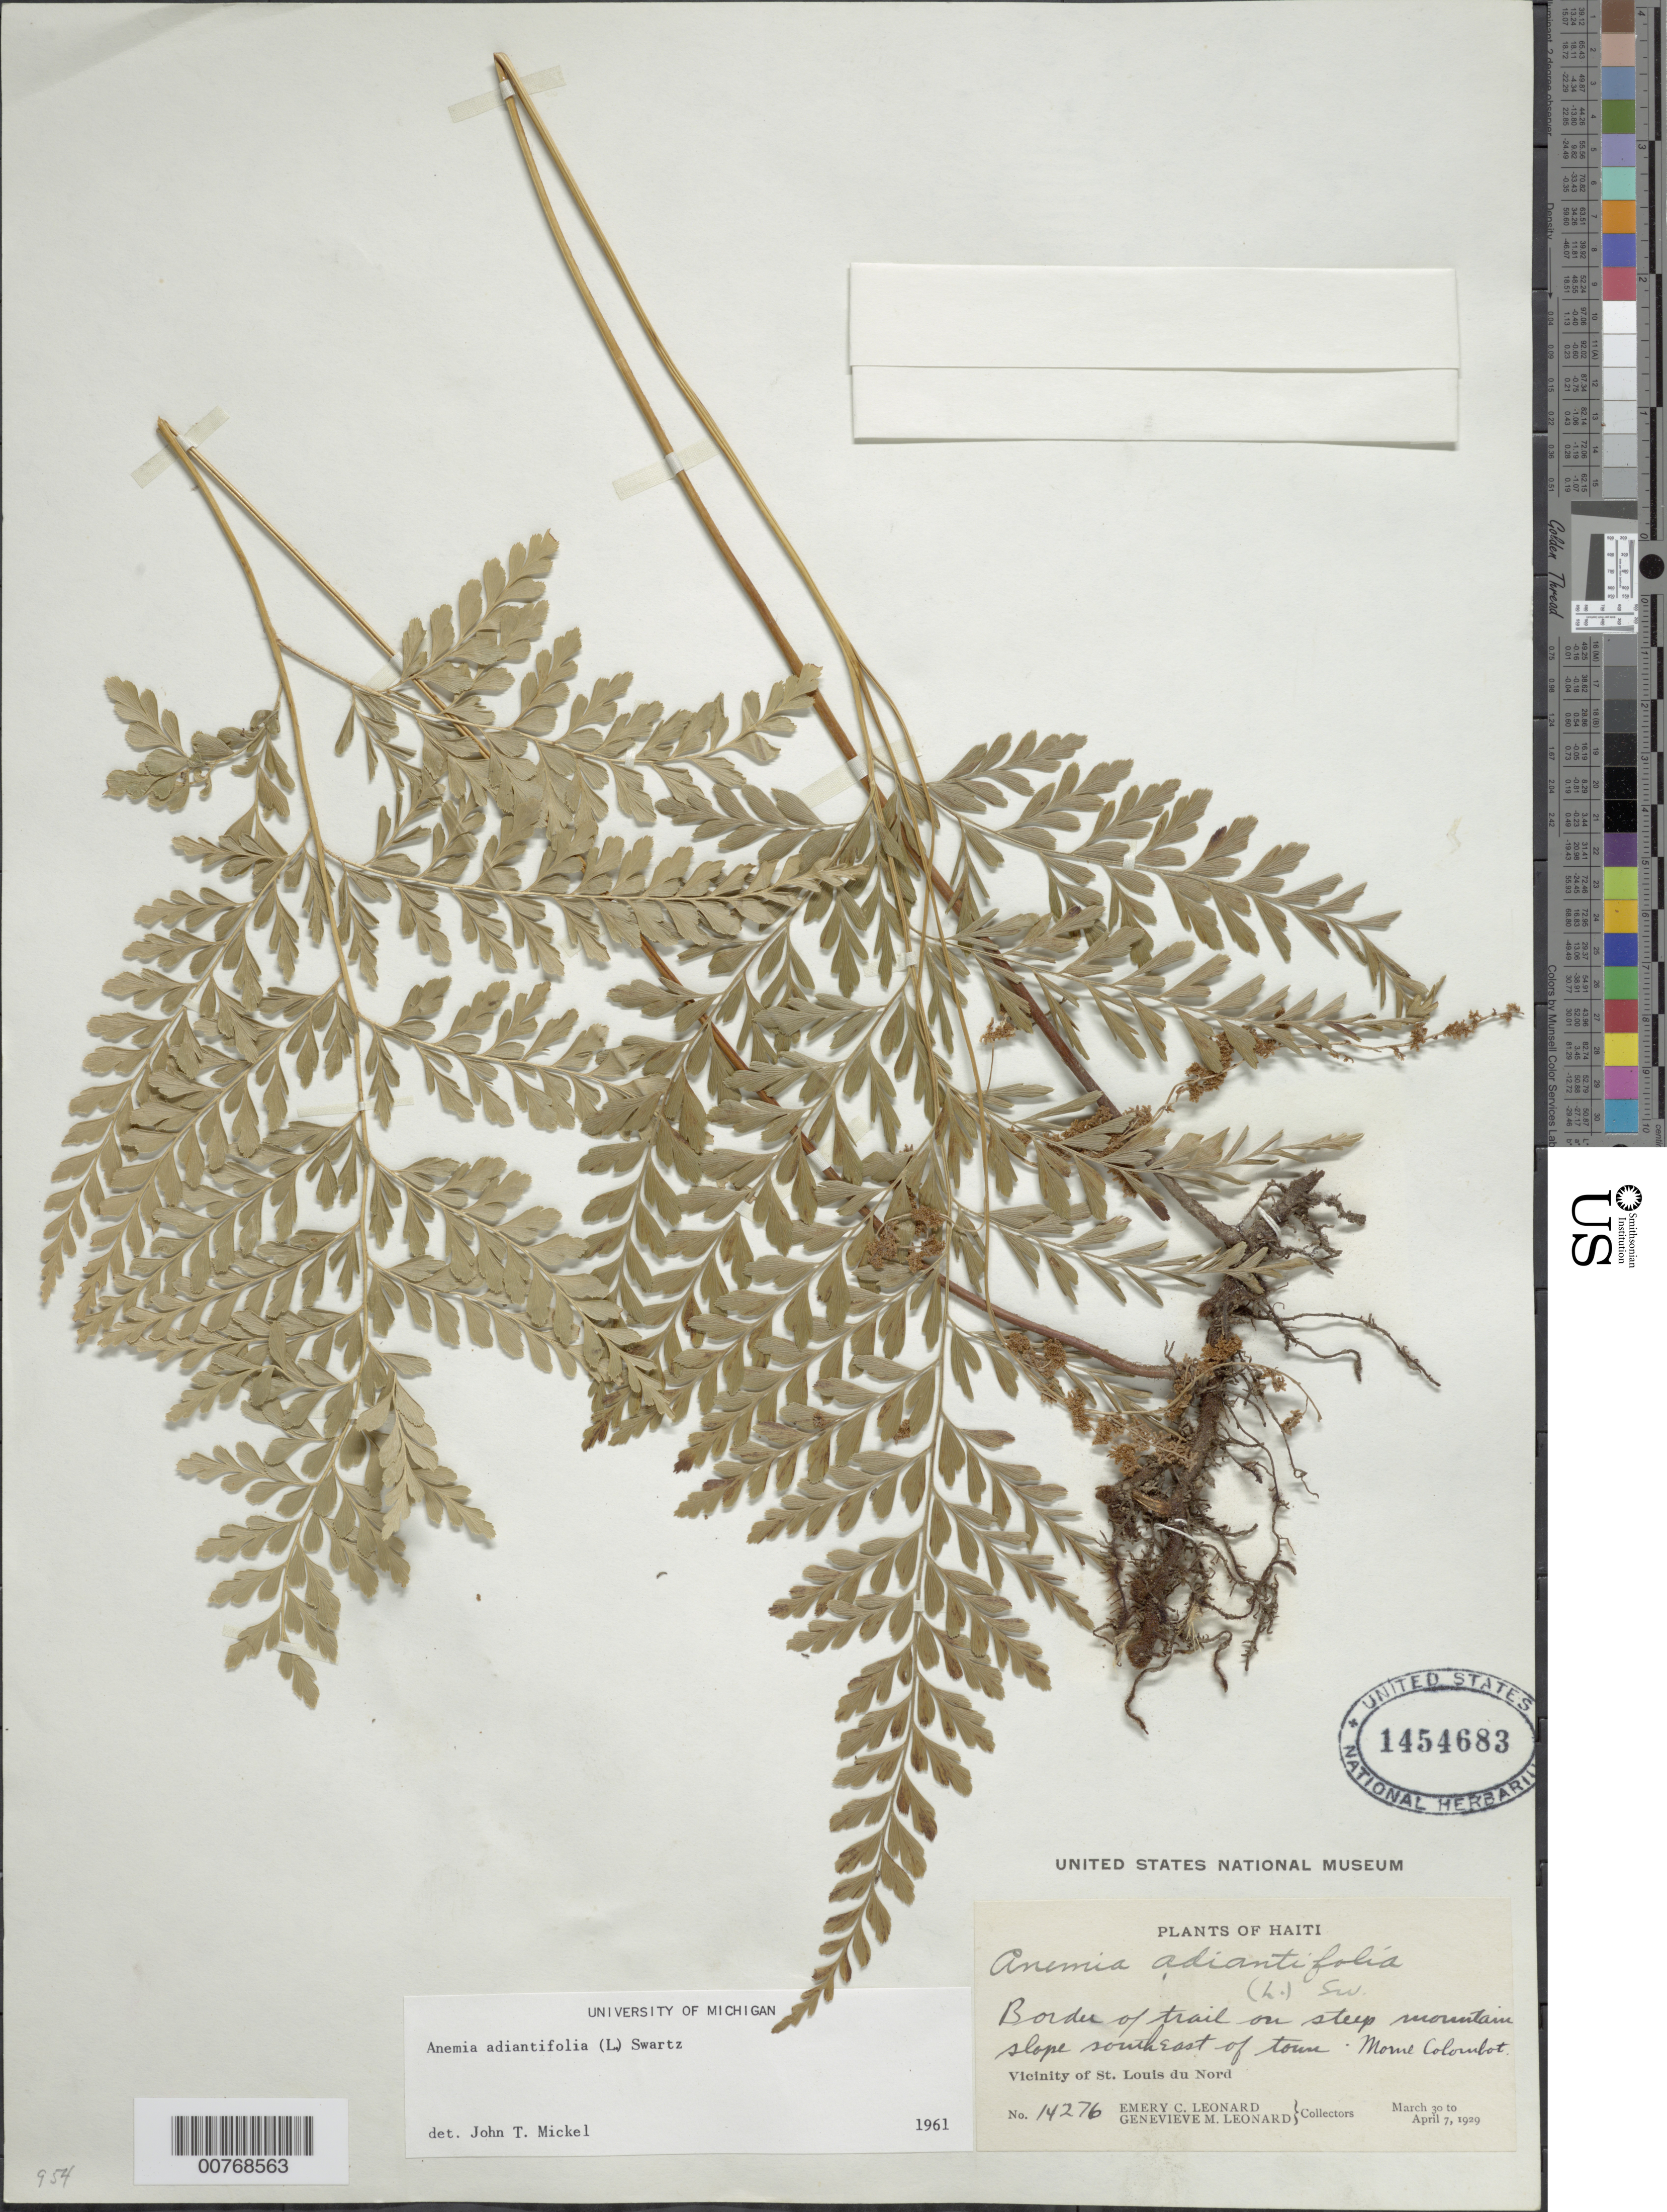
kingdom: Plantae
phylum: Tracheophyta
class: Polypodiopsida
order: Schizaeales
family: Anemiaceae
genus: Anemia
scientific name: Anemia adiantifolia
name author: (L.) Sw.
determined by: Mickel, J. T., (NY), New York Botanical Garden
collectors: E. C. Leonard & G. M. Leonard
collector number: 14276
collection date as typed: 30 Mar 1929 07 Apr 1929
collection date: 1929-03-30/1929-04-07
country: Haiti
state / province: Nord-Óuest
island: Hispaniola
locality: Vicinity of St. Louis du Nord, steep mountain slope SE of town. Morne Colombot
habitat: Border of trail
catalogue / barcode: US 1454683